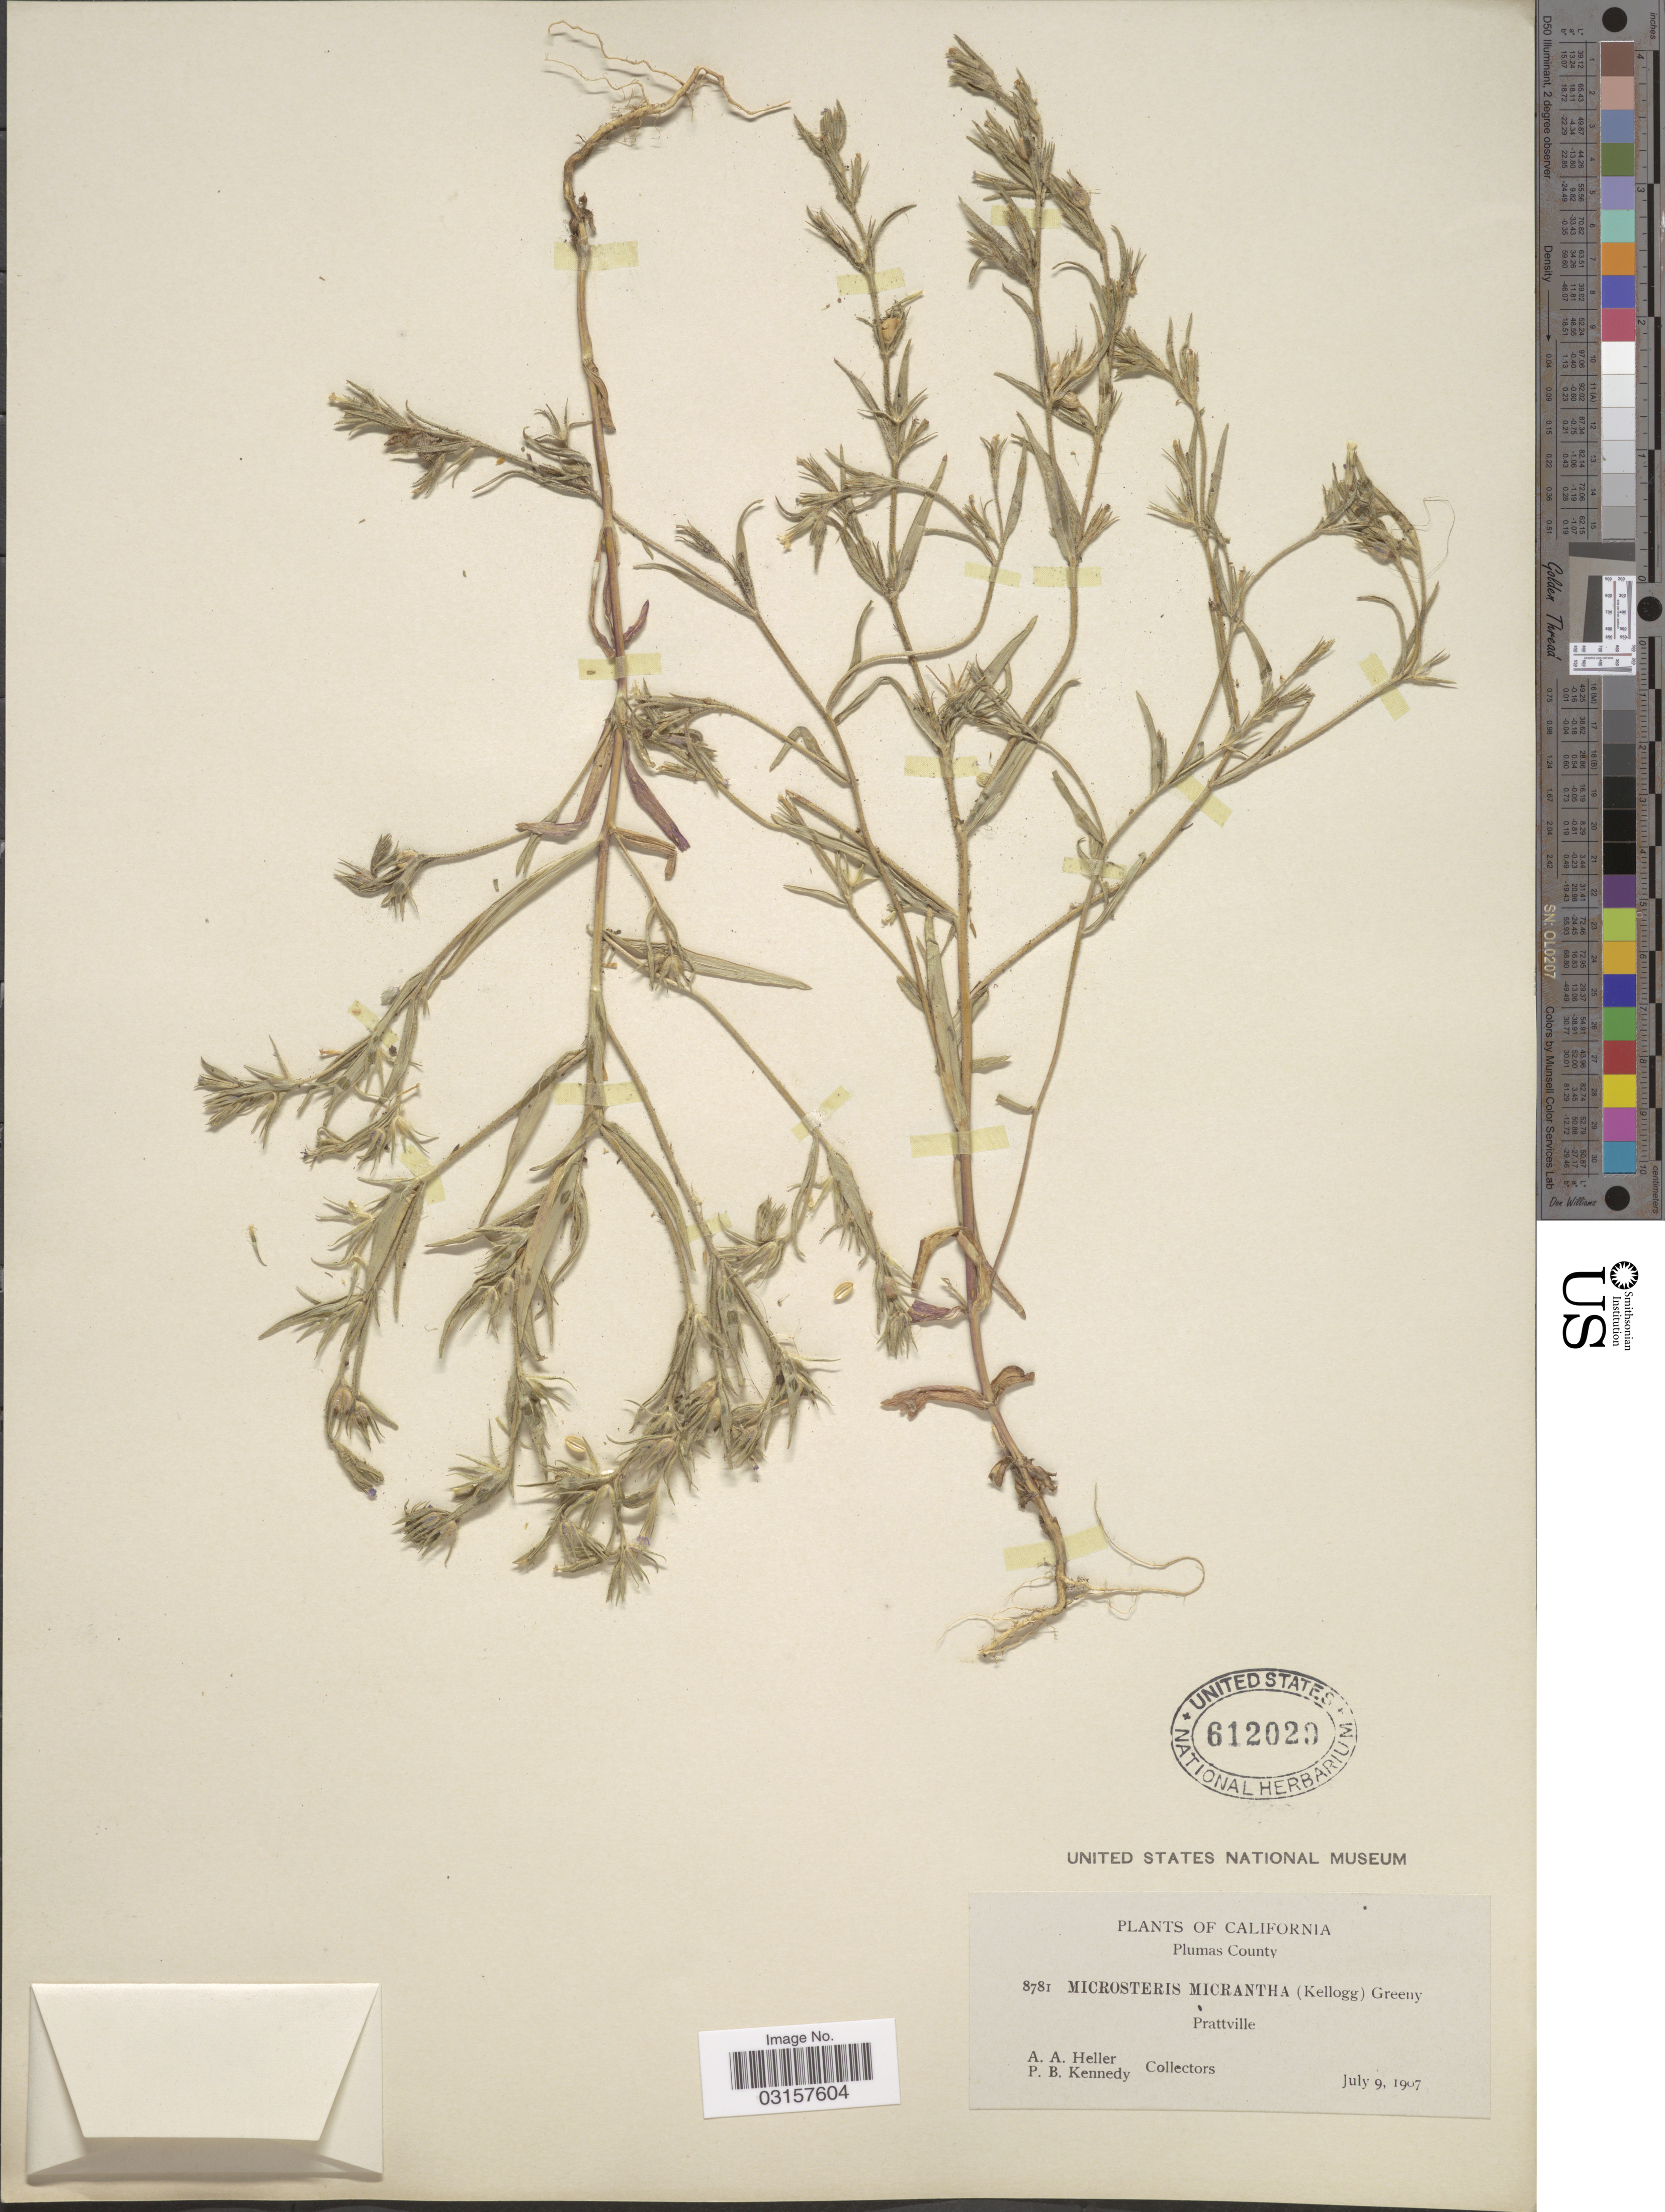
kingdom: Plantae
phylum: Tracheophyta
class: Magnoliopsida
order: Ericales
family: Polemoniaceae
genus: Microsteris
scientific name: Microsteris gracilis var. gracilis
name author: (Hook.) Greene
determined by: (US) Smithsonian Institution - National Museum of Natural History - Department of Botany (UNITED STATES)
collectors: A. A. Heller & P. B. Kennedy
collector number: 8781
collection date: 1907-07-09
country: United States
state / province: California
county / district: Plumas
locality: Plumas County, Prattville.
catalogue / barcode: US 612029